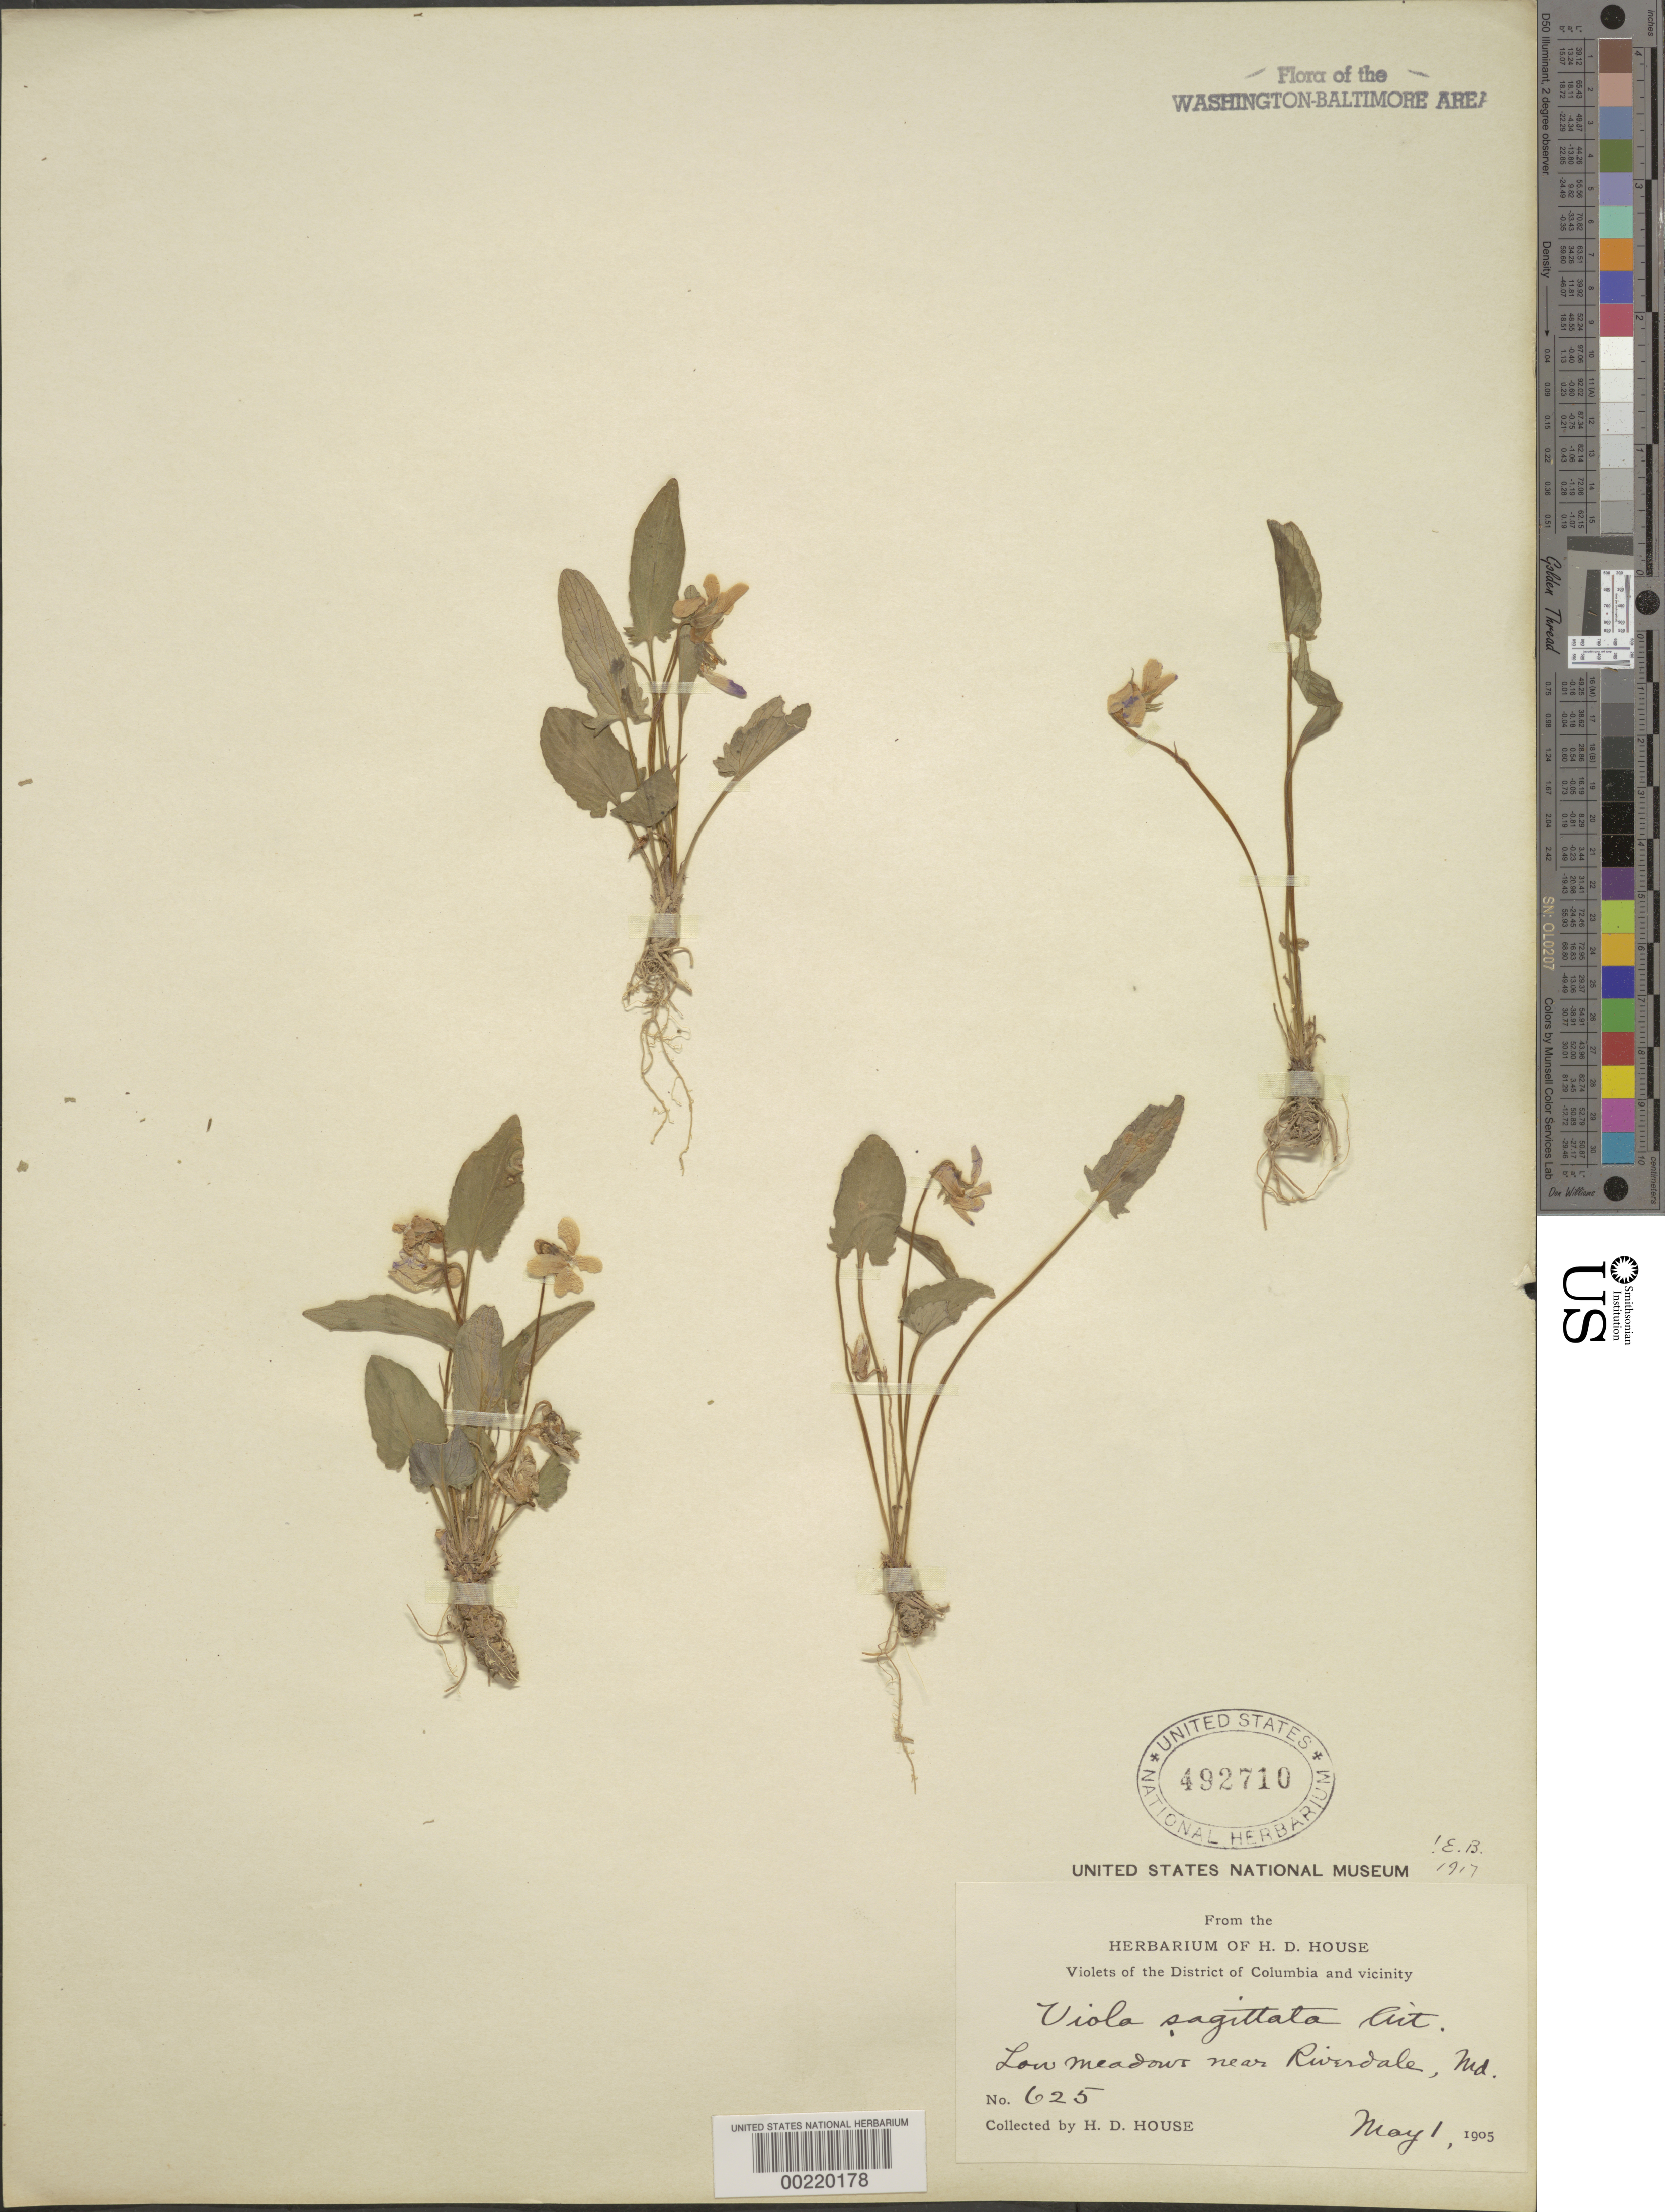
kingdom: Plantae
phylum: Tracheophyta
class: Magnoliopsida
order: Malpighiales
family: Violaceae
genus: Viola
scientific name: Viola sagittata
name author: Aiton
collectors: H. D. House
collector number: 625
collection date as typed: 01 May 1905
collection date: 1905-05-01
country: United States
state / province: Maryland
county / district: Prince George's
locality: Riverdale vicinity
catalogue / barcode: US 492710